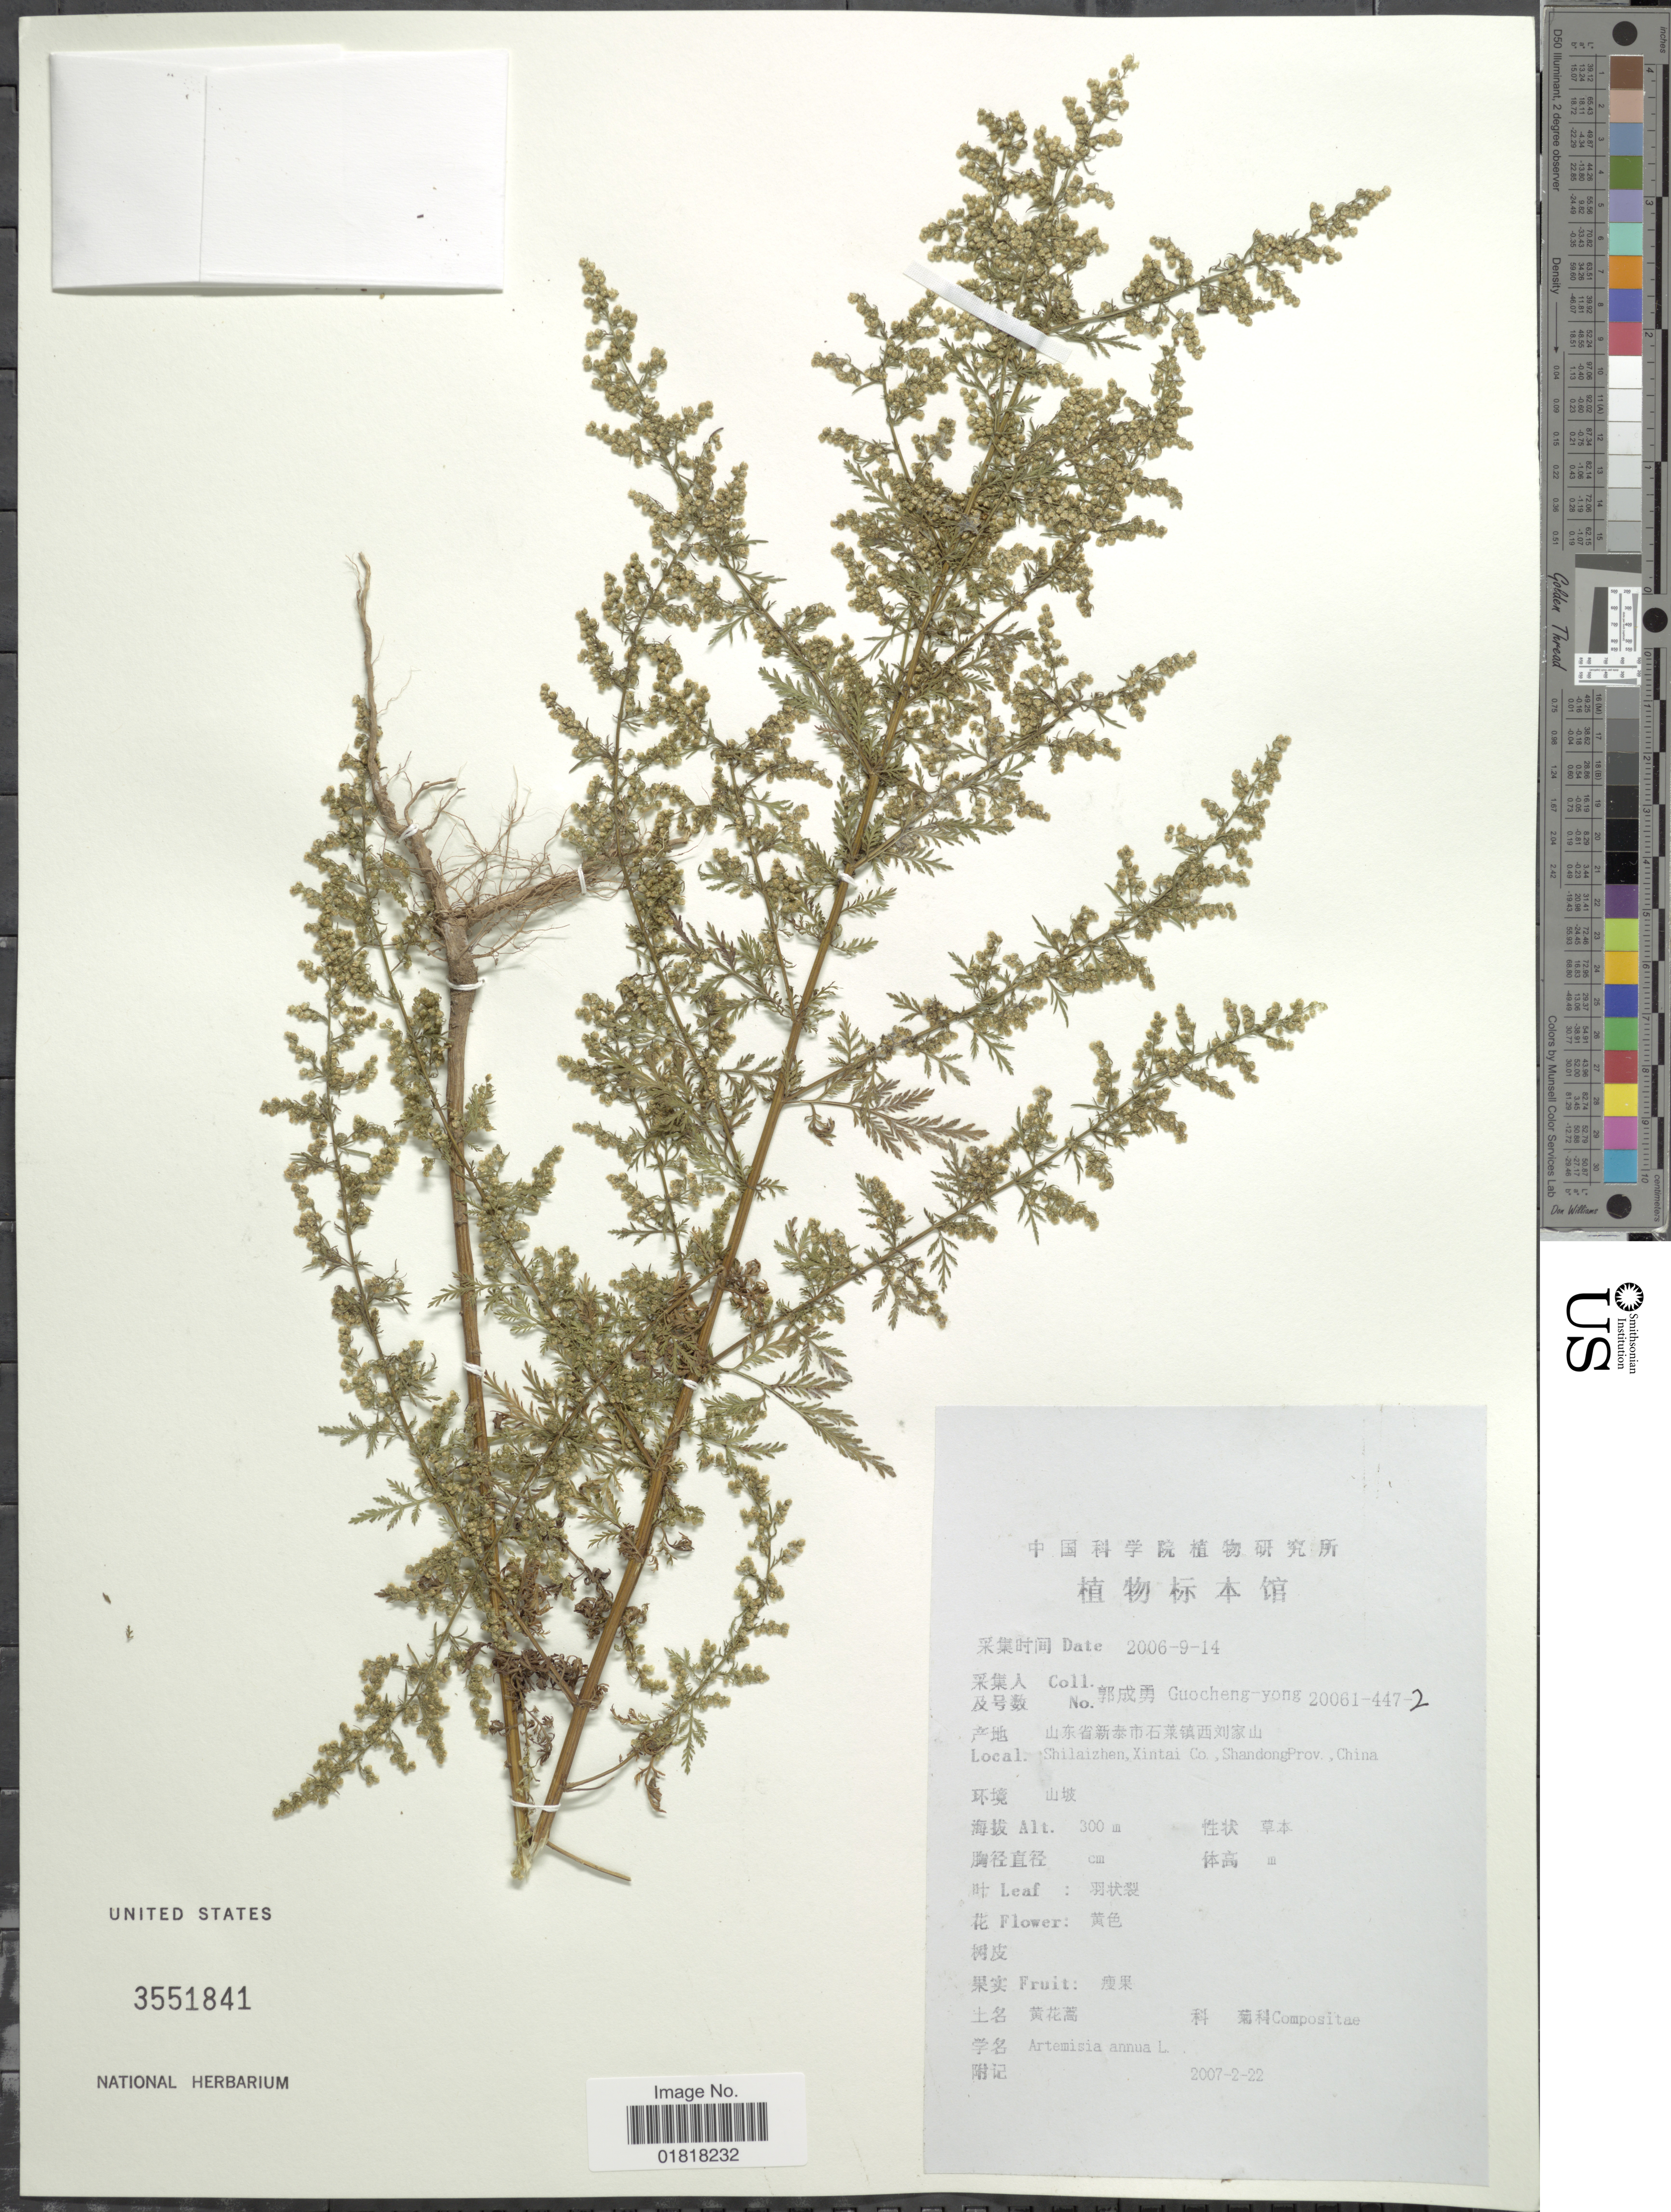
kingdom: Plantae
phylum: Tracheophyta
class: Magnoliopsida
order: Asterales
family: Asteraceae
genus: Artemisia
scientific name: Artemisia annua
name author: L.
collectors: Guo cheng-yong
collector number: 20061-447-2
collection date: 2006-09-14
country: China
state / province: Shandong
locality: Shilaizhen, Xintai Co.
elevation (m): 300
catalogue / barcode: US 3551841